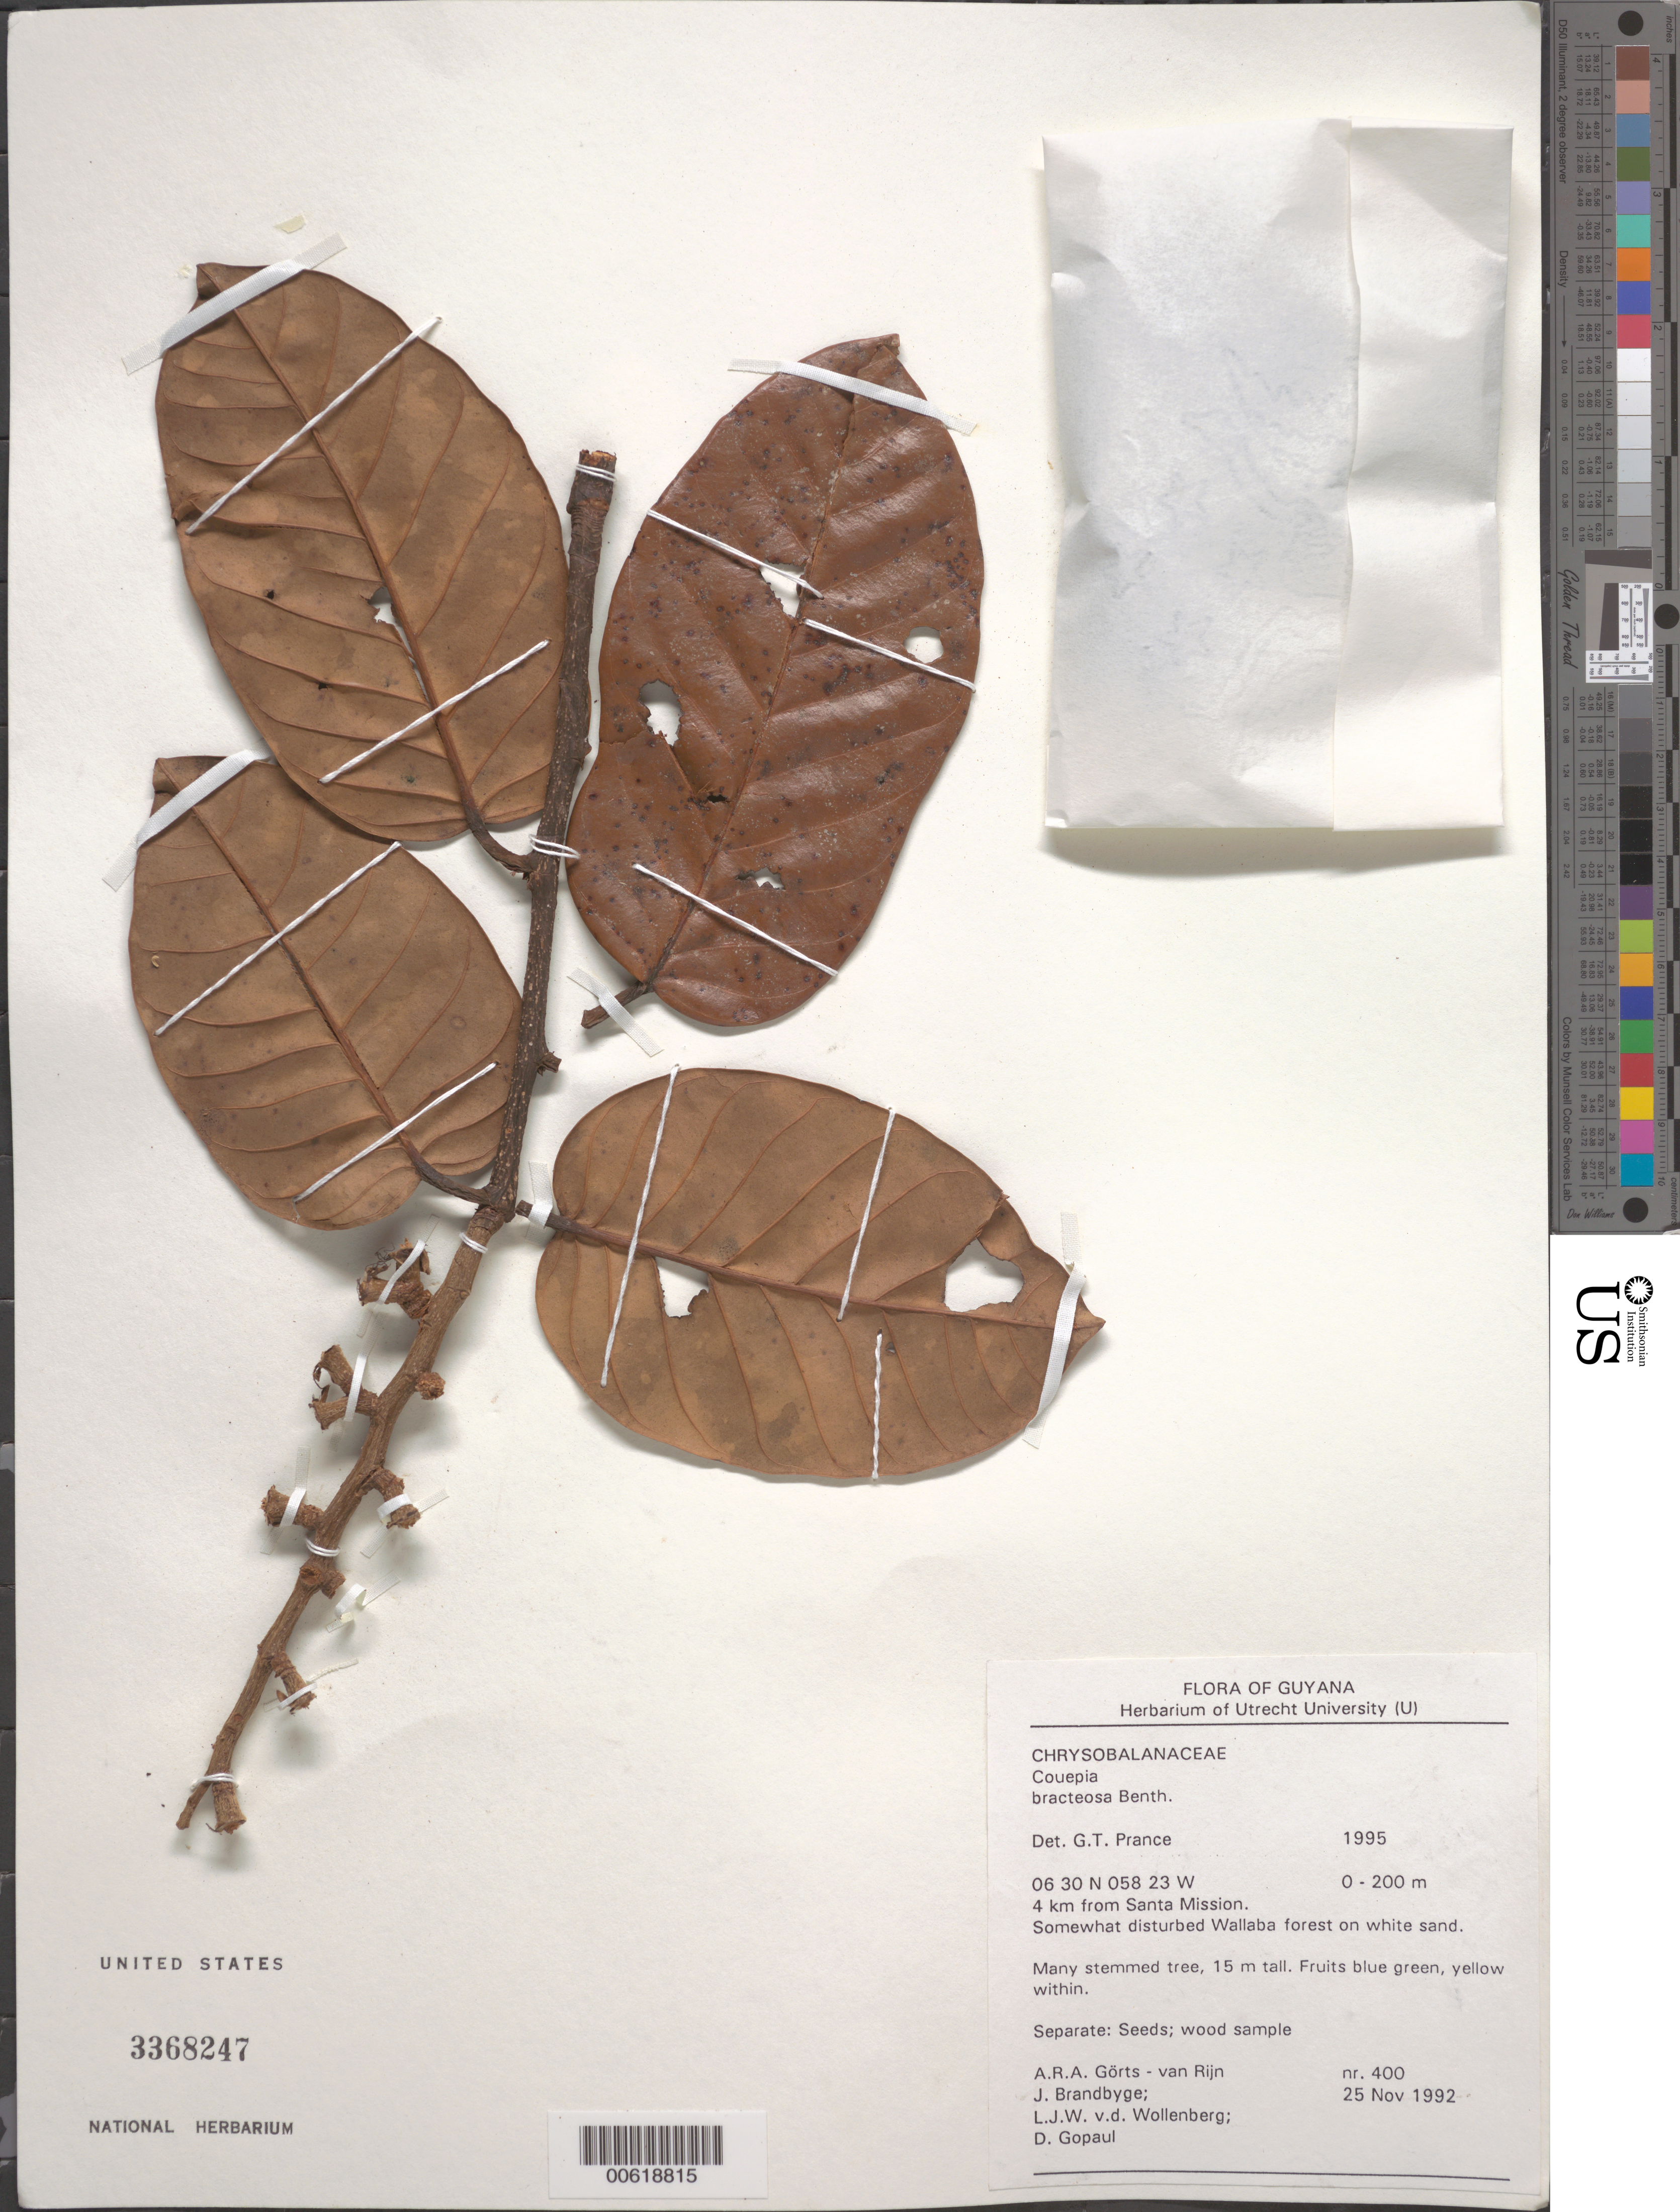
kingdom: Plantae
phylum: Tracheophyta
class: Magnoliopsida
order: Malpighiales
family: Chrysobalanaceae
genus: Couepia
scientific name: Couepia bracteosa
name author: Benth.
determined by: Prance, G. T.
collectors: A. .R. A. Görts-van Rijn, J. Brandbyge, L. van der Wollenberg & D. Gopaul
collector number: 400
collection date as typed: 25-Nov-92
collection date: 1992-11-25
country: Guyana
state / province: Demerara-Mahaica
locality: Santa Mission, 4 km from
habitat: Somewhat disturbed Wallaba forest on white sand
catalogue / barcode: US 3368247